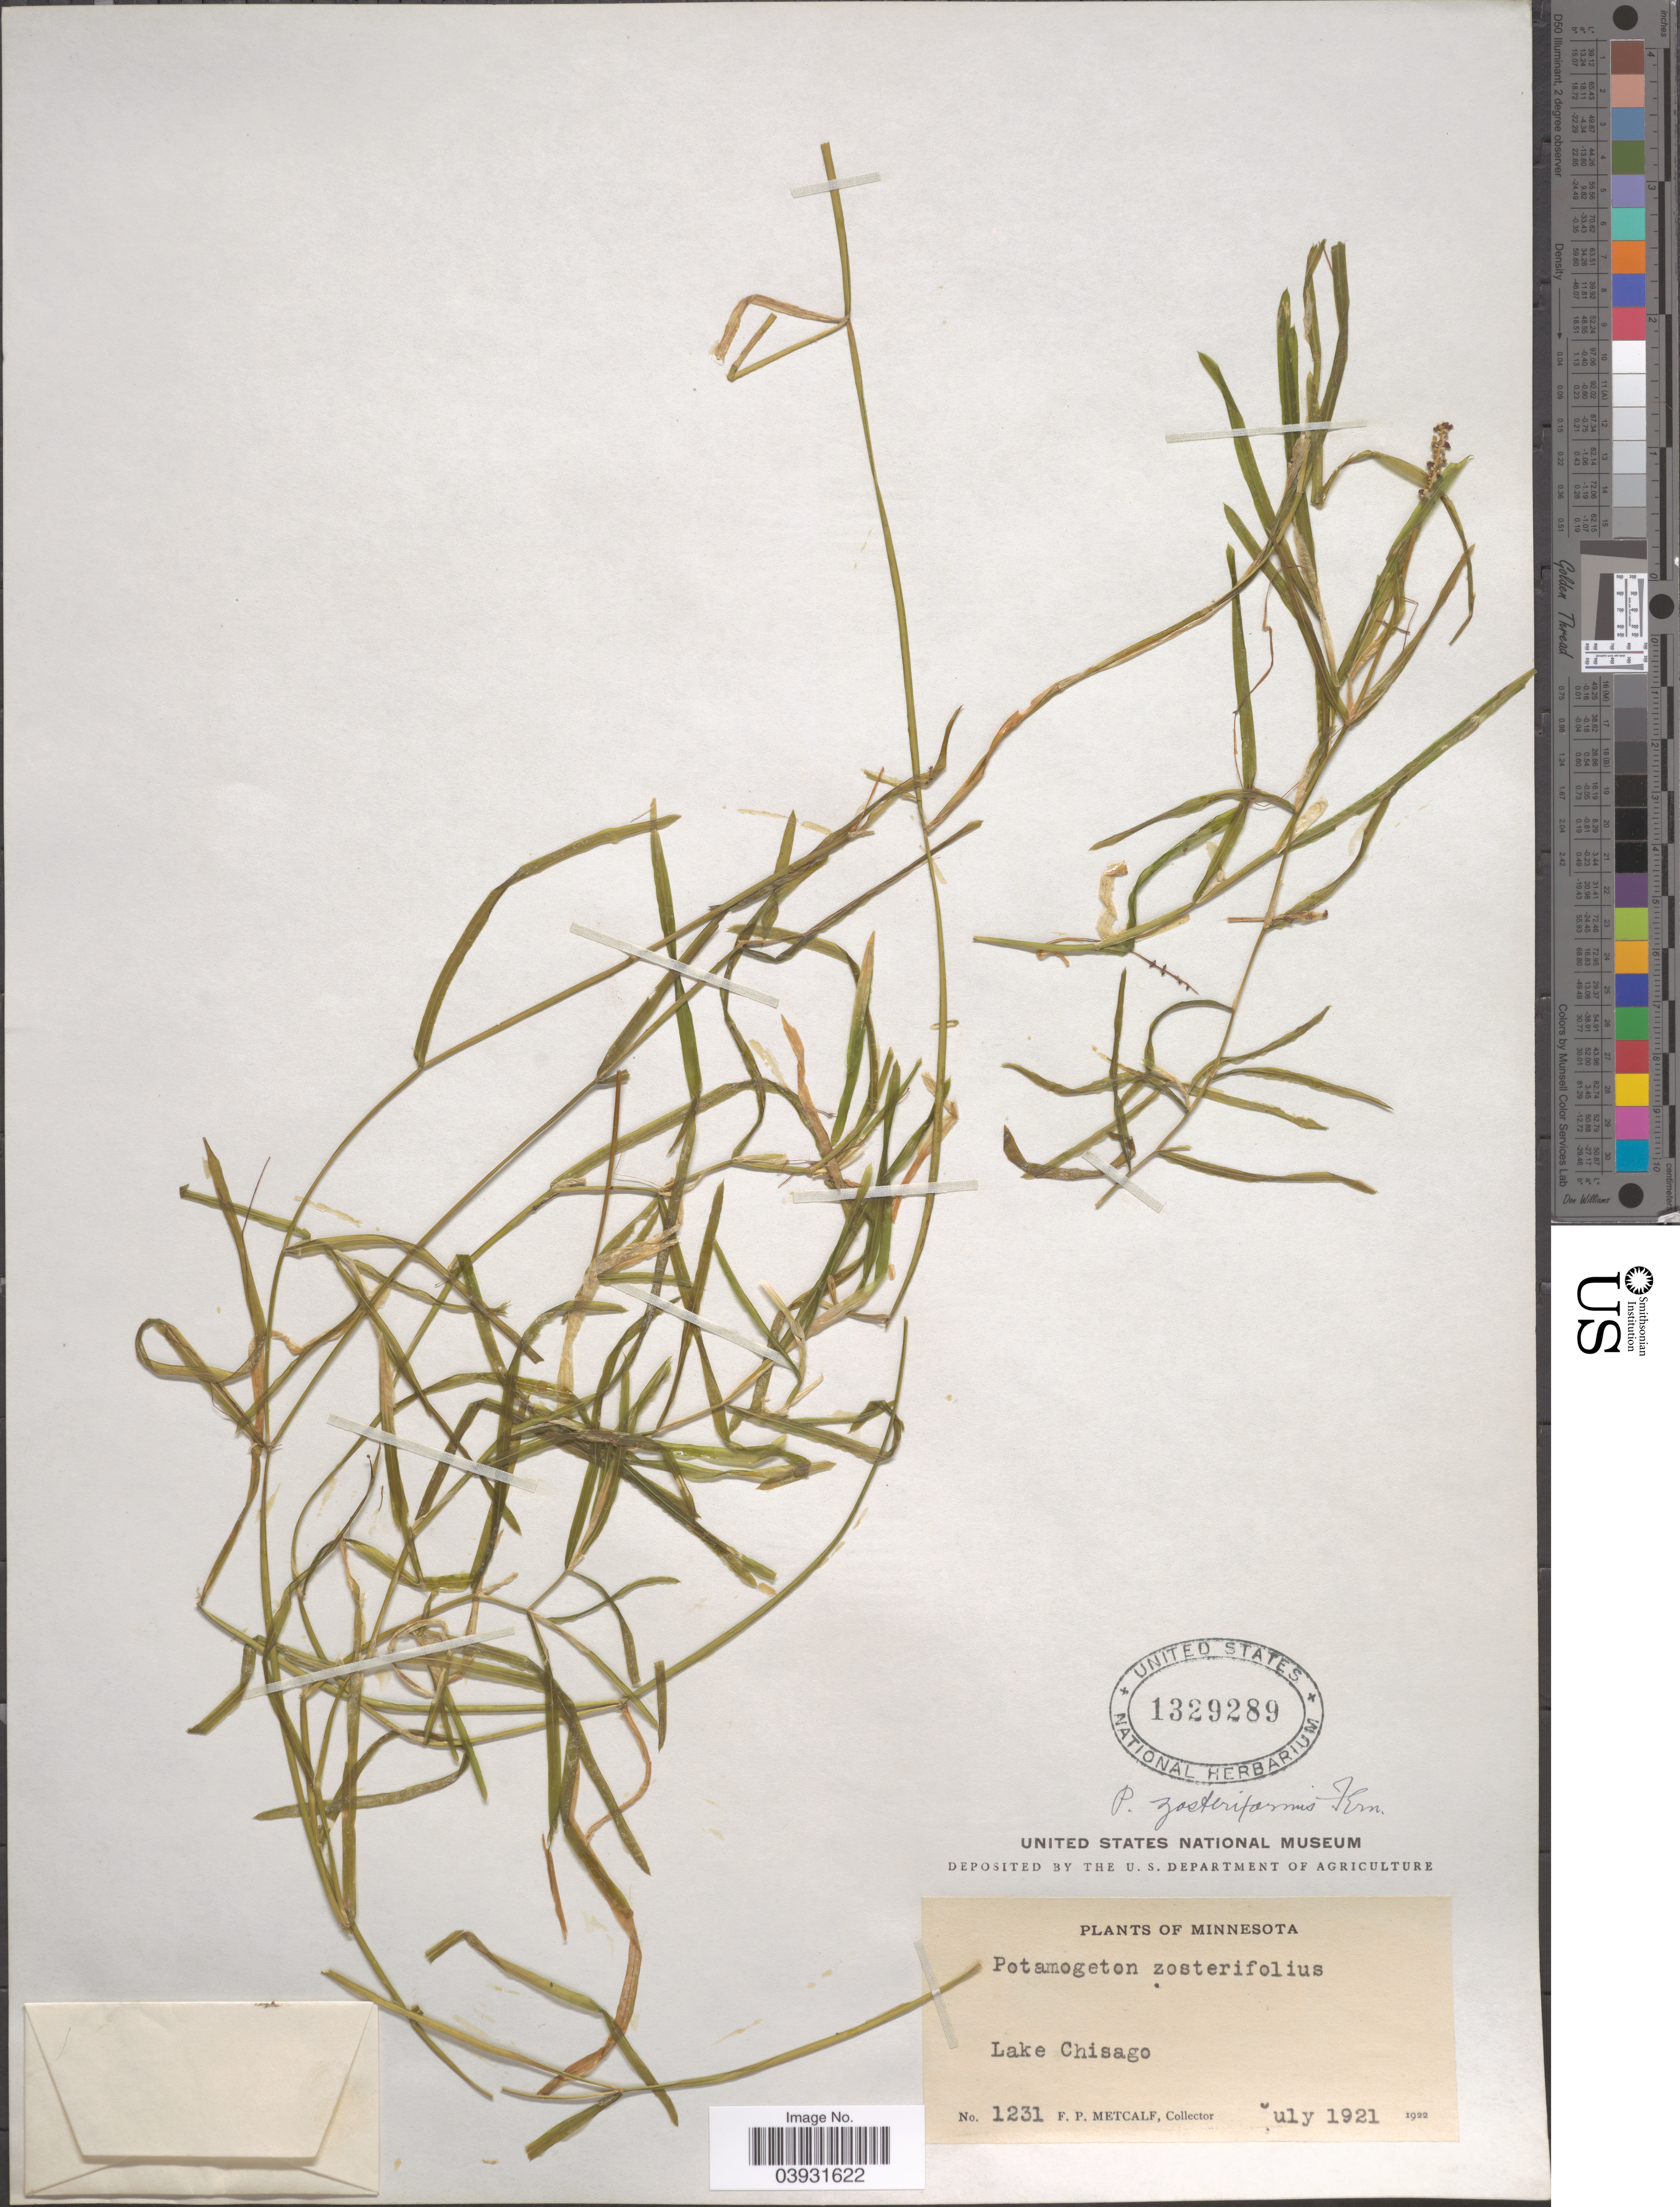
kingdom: Plantae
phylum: Tracheophyta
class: Liliopsida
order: Alismatales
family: Potamogetonaceae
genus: Potamogeton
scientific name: Potamogeton zosterifolius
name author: Schumach.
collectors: F. Metcalf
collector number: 1231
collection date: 1921-07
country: United States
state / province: Minnesota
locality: Lake Chisago.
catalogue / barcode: US 1329289